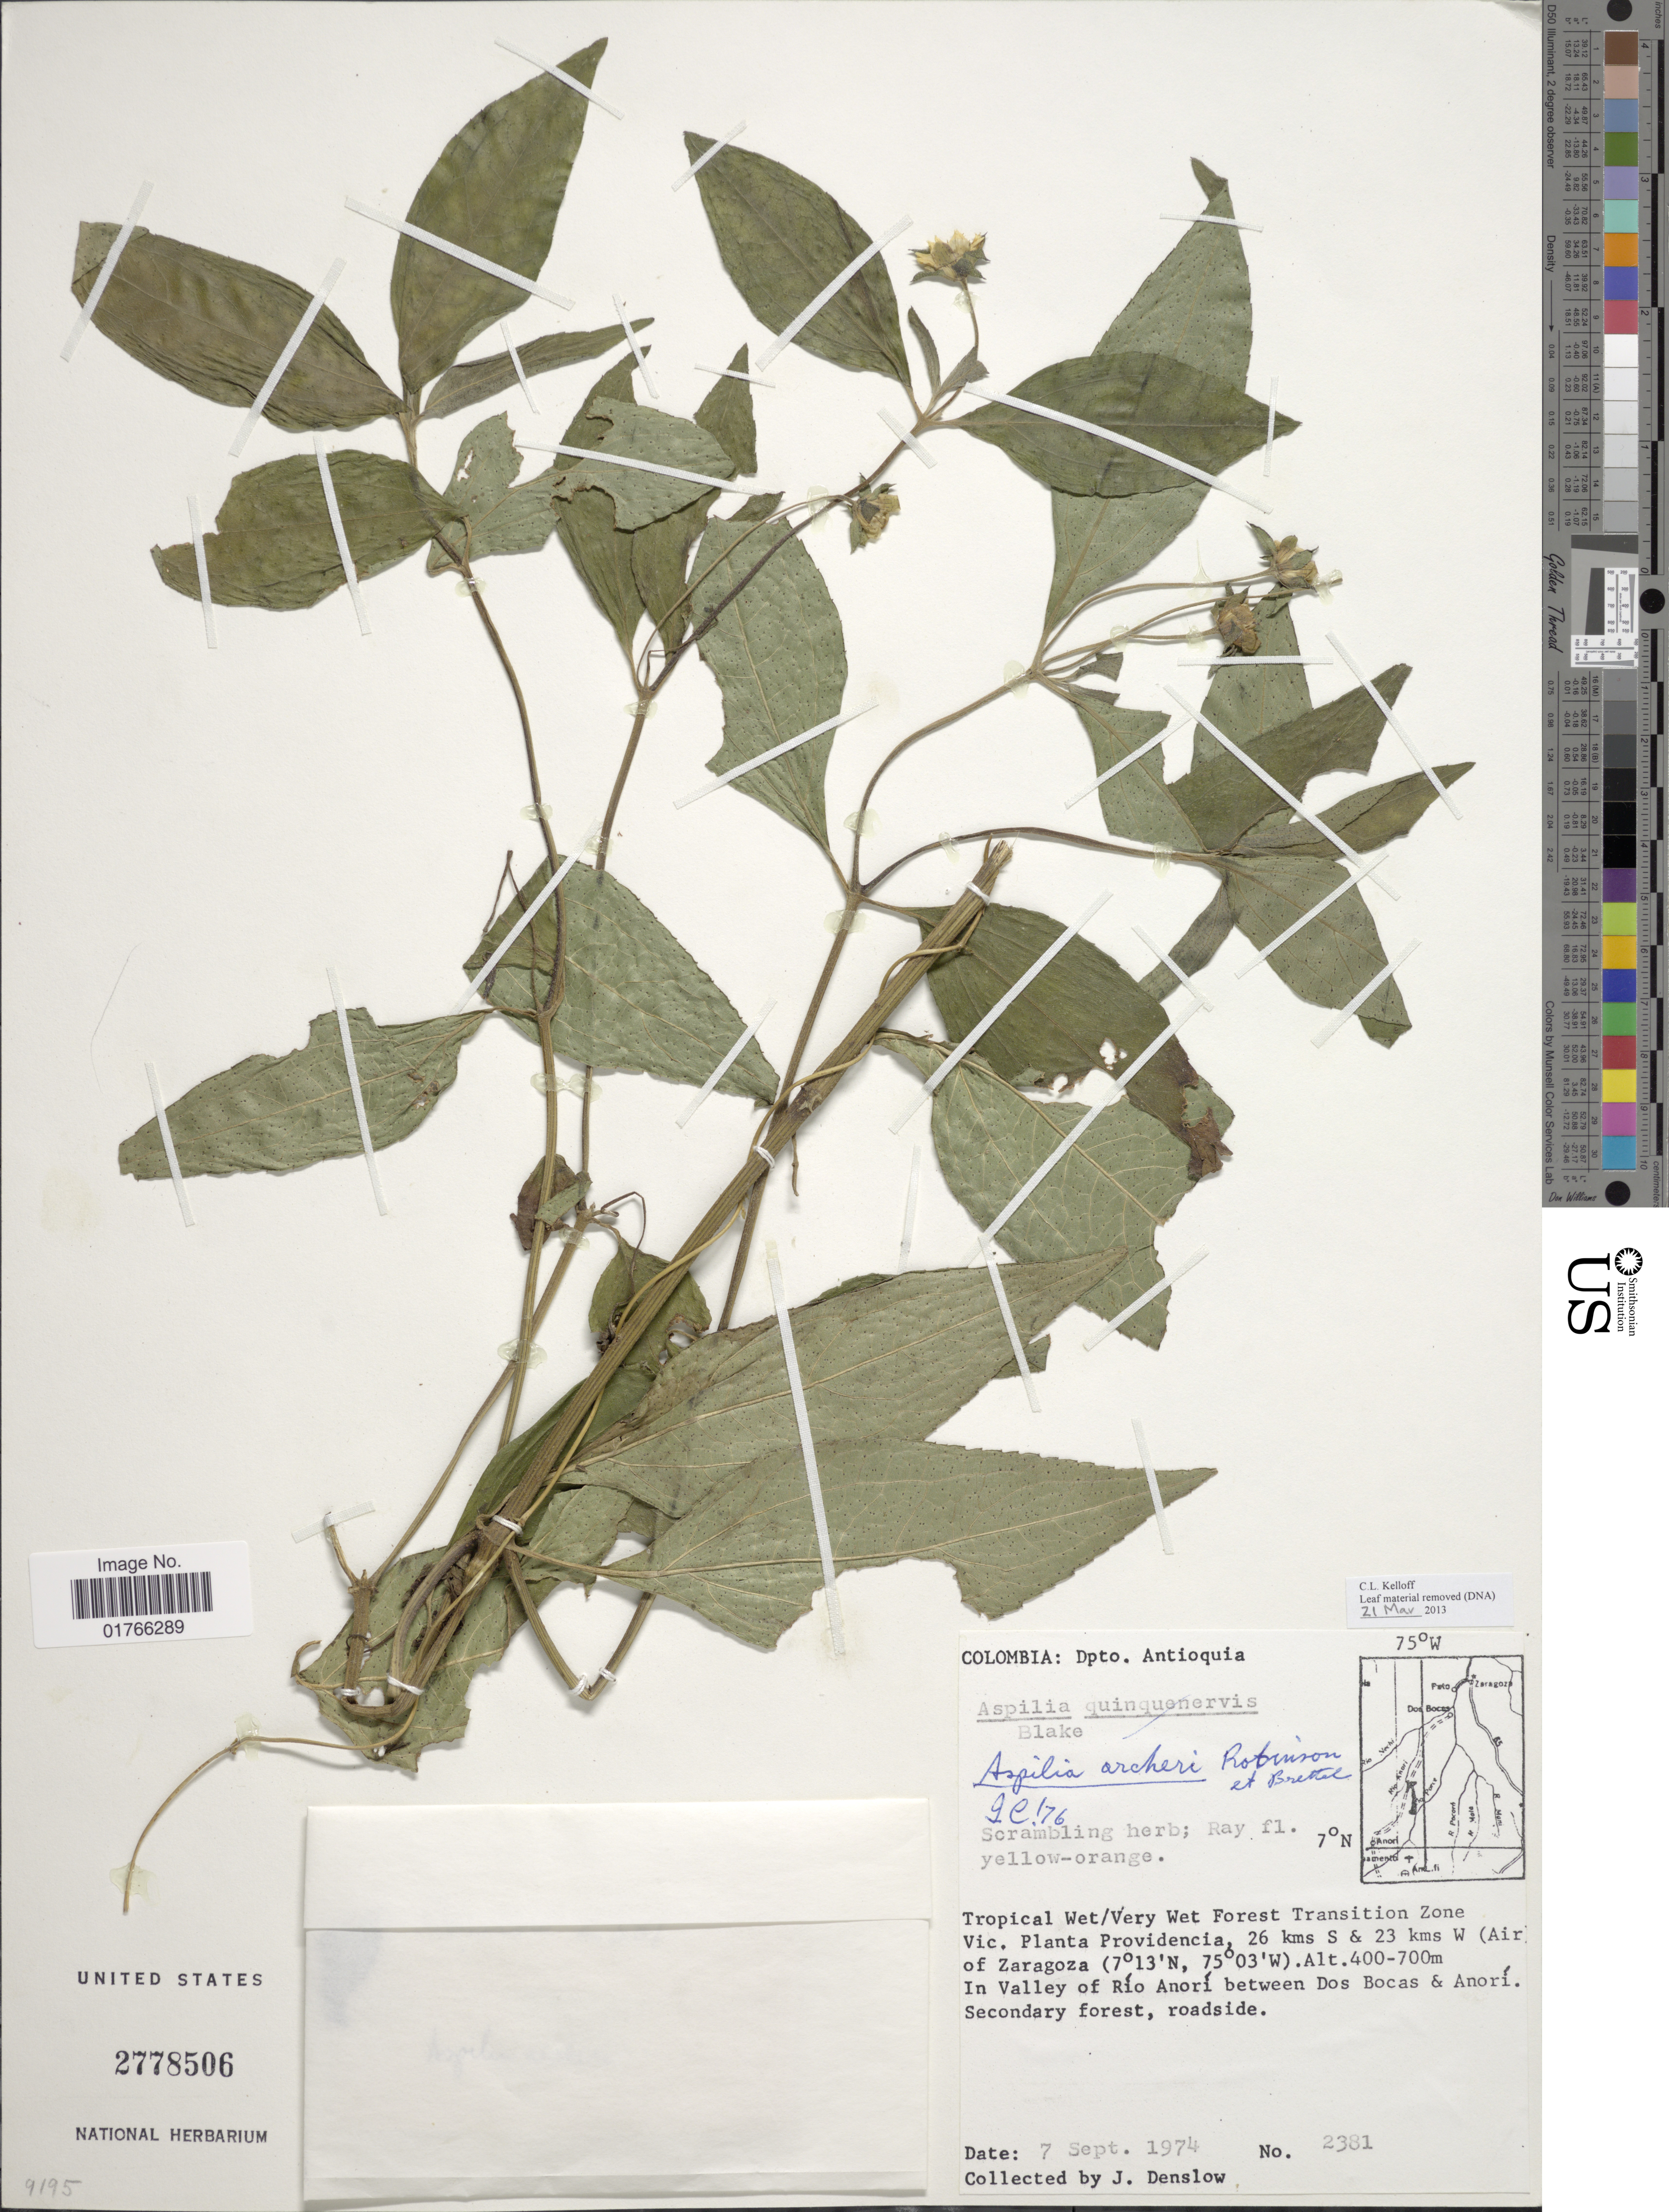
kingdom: Plantae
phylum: Tracheophyta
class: Magnoliopsida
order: Asterales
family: Asteraceae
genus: Elaphandra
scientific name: Elaphandra archeri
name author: H. Rob. & Brettell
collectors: J. Denslow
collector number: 2381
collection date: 1974-09-07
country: Colombia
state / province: Antioquia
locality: Vic. Planta Providencia, 26 kms S & 23 kms W (Air of Zaragoza), in Valley of Rio Anori between Dos Bocas & Anori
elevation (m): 400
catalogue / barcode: US 2778506